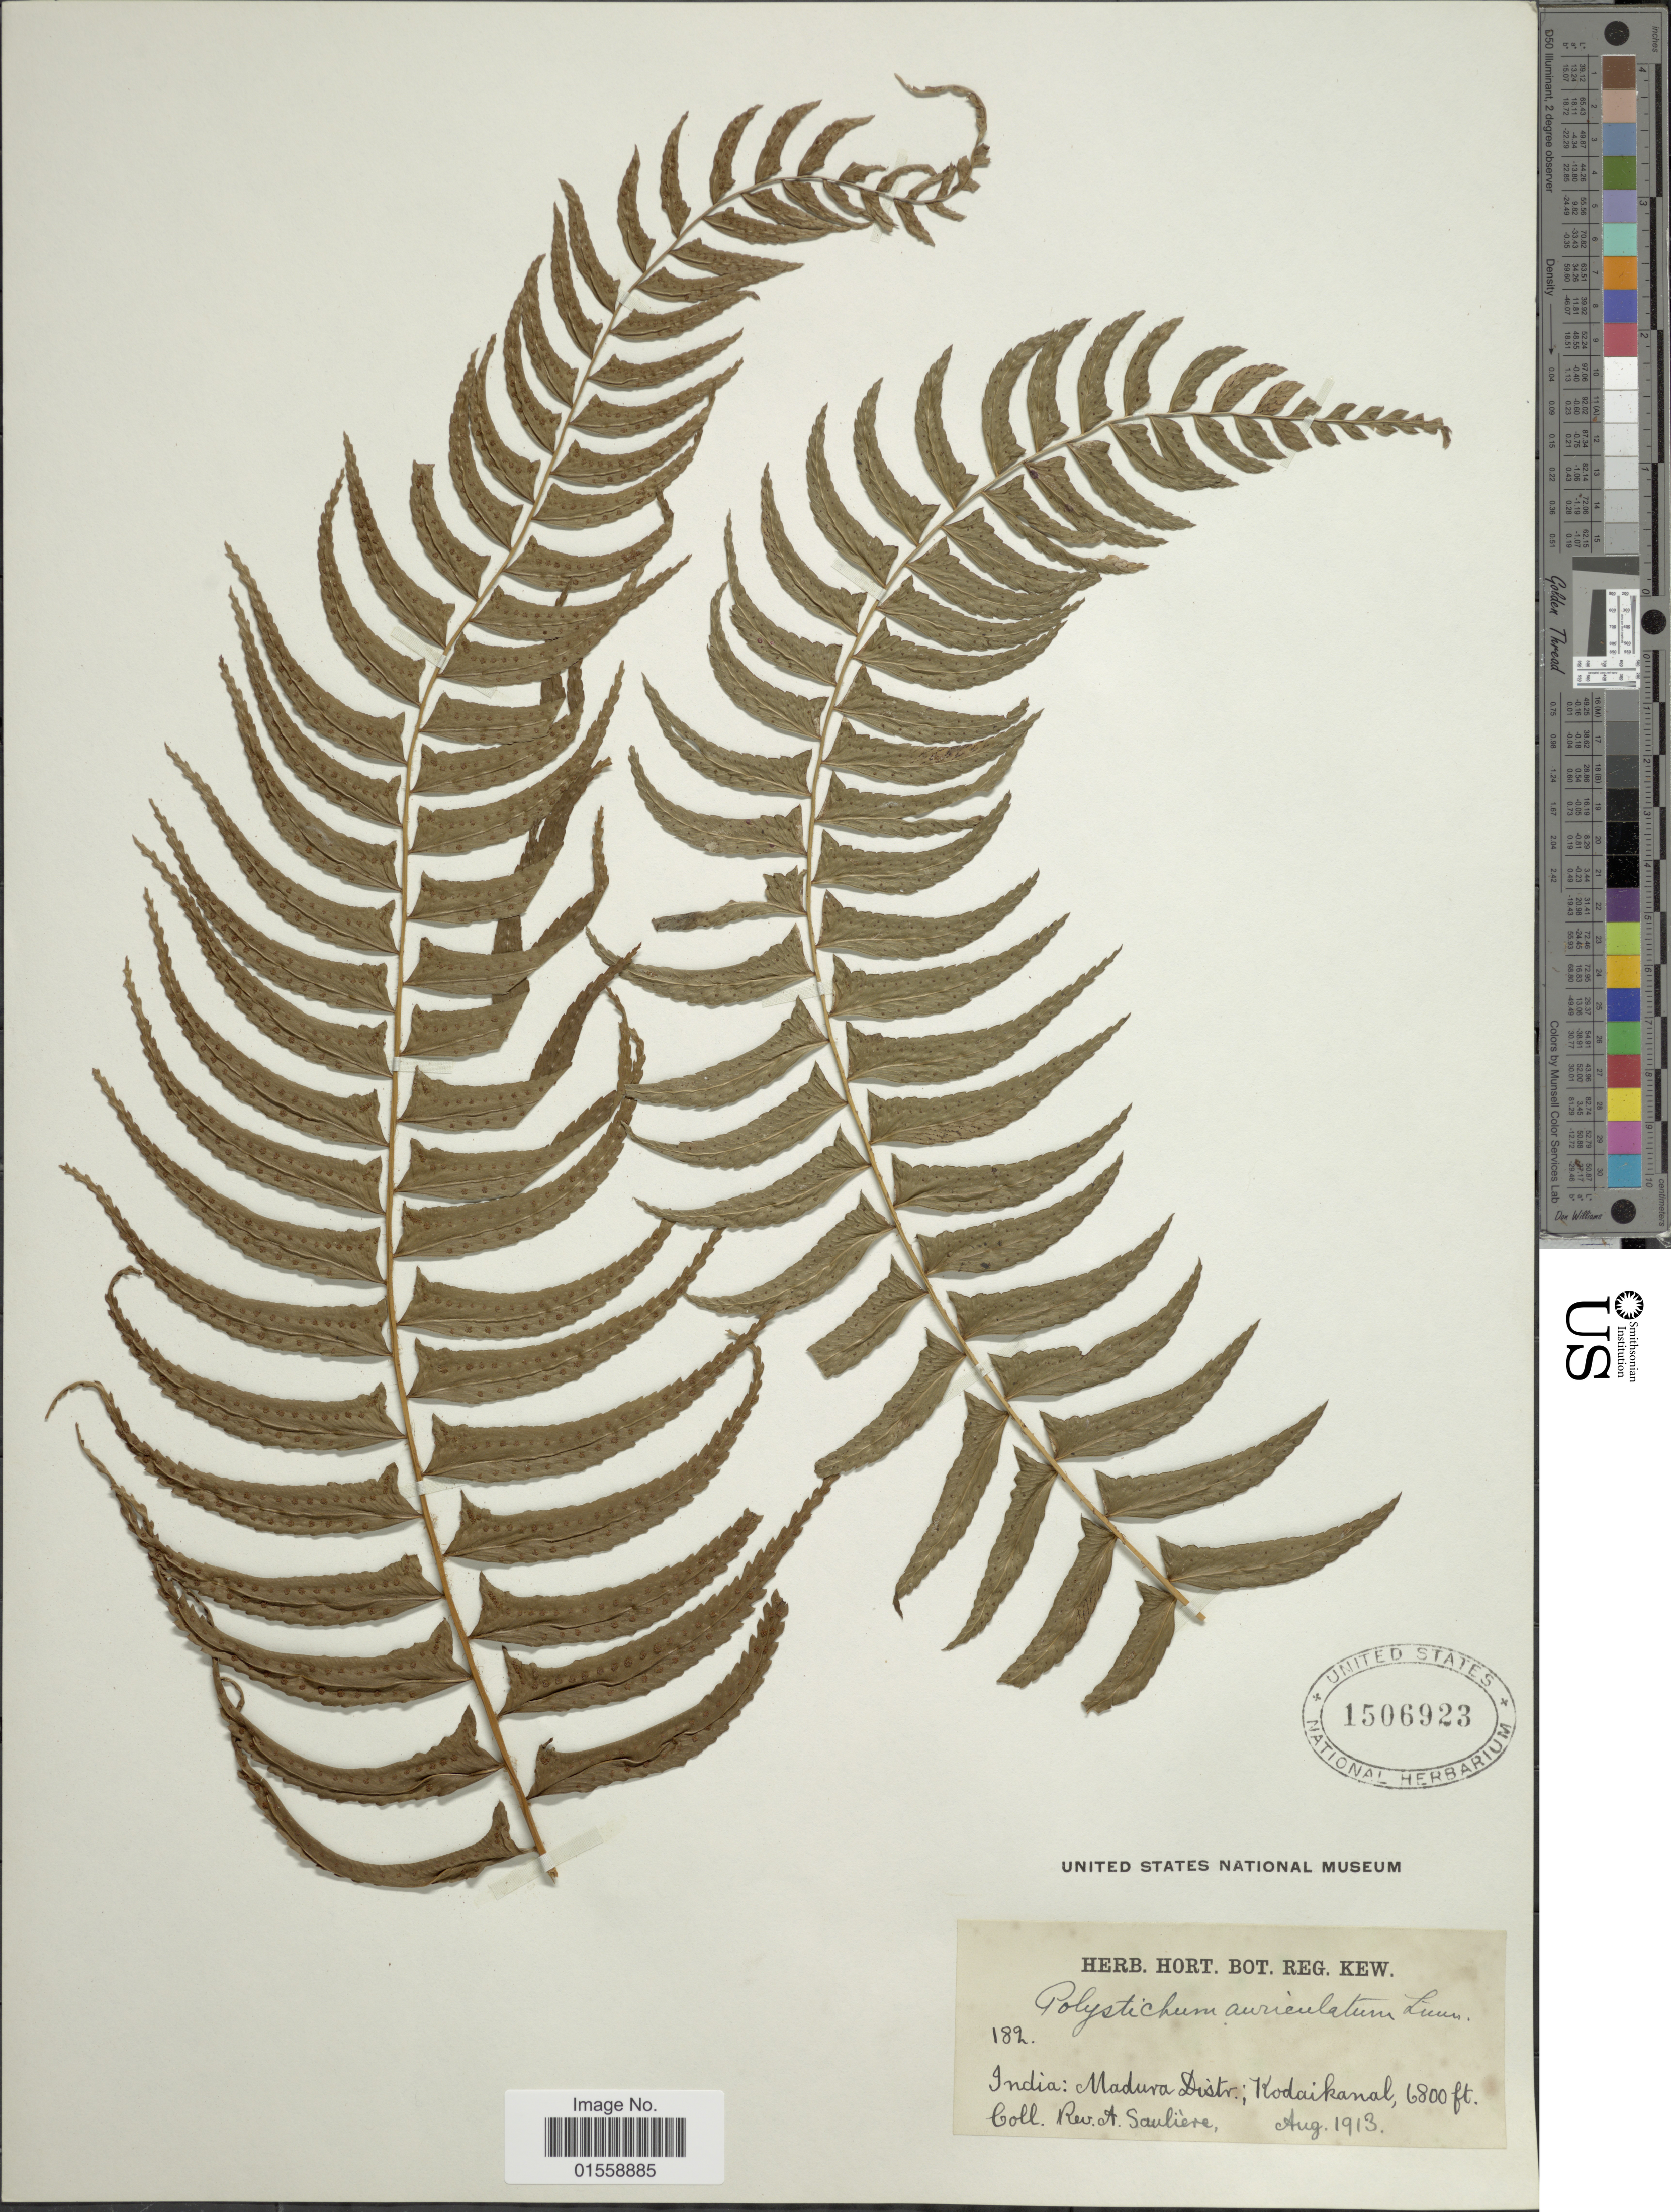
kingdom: Plantae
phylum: Tracheophyta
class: Polypodiopsida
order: Polypodiales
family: Dryopteridaceae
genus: Polystichum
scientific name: Polystichum auriculatum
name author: (L.) C. Presl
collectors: A. Sauliere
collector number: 182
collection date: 1913-08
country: India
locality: India: Madura Distr; Kodaikanal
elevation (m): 2073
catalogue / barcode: US 1506923